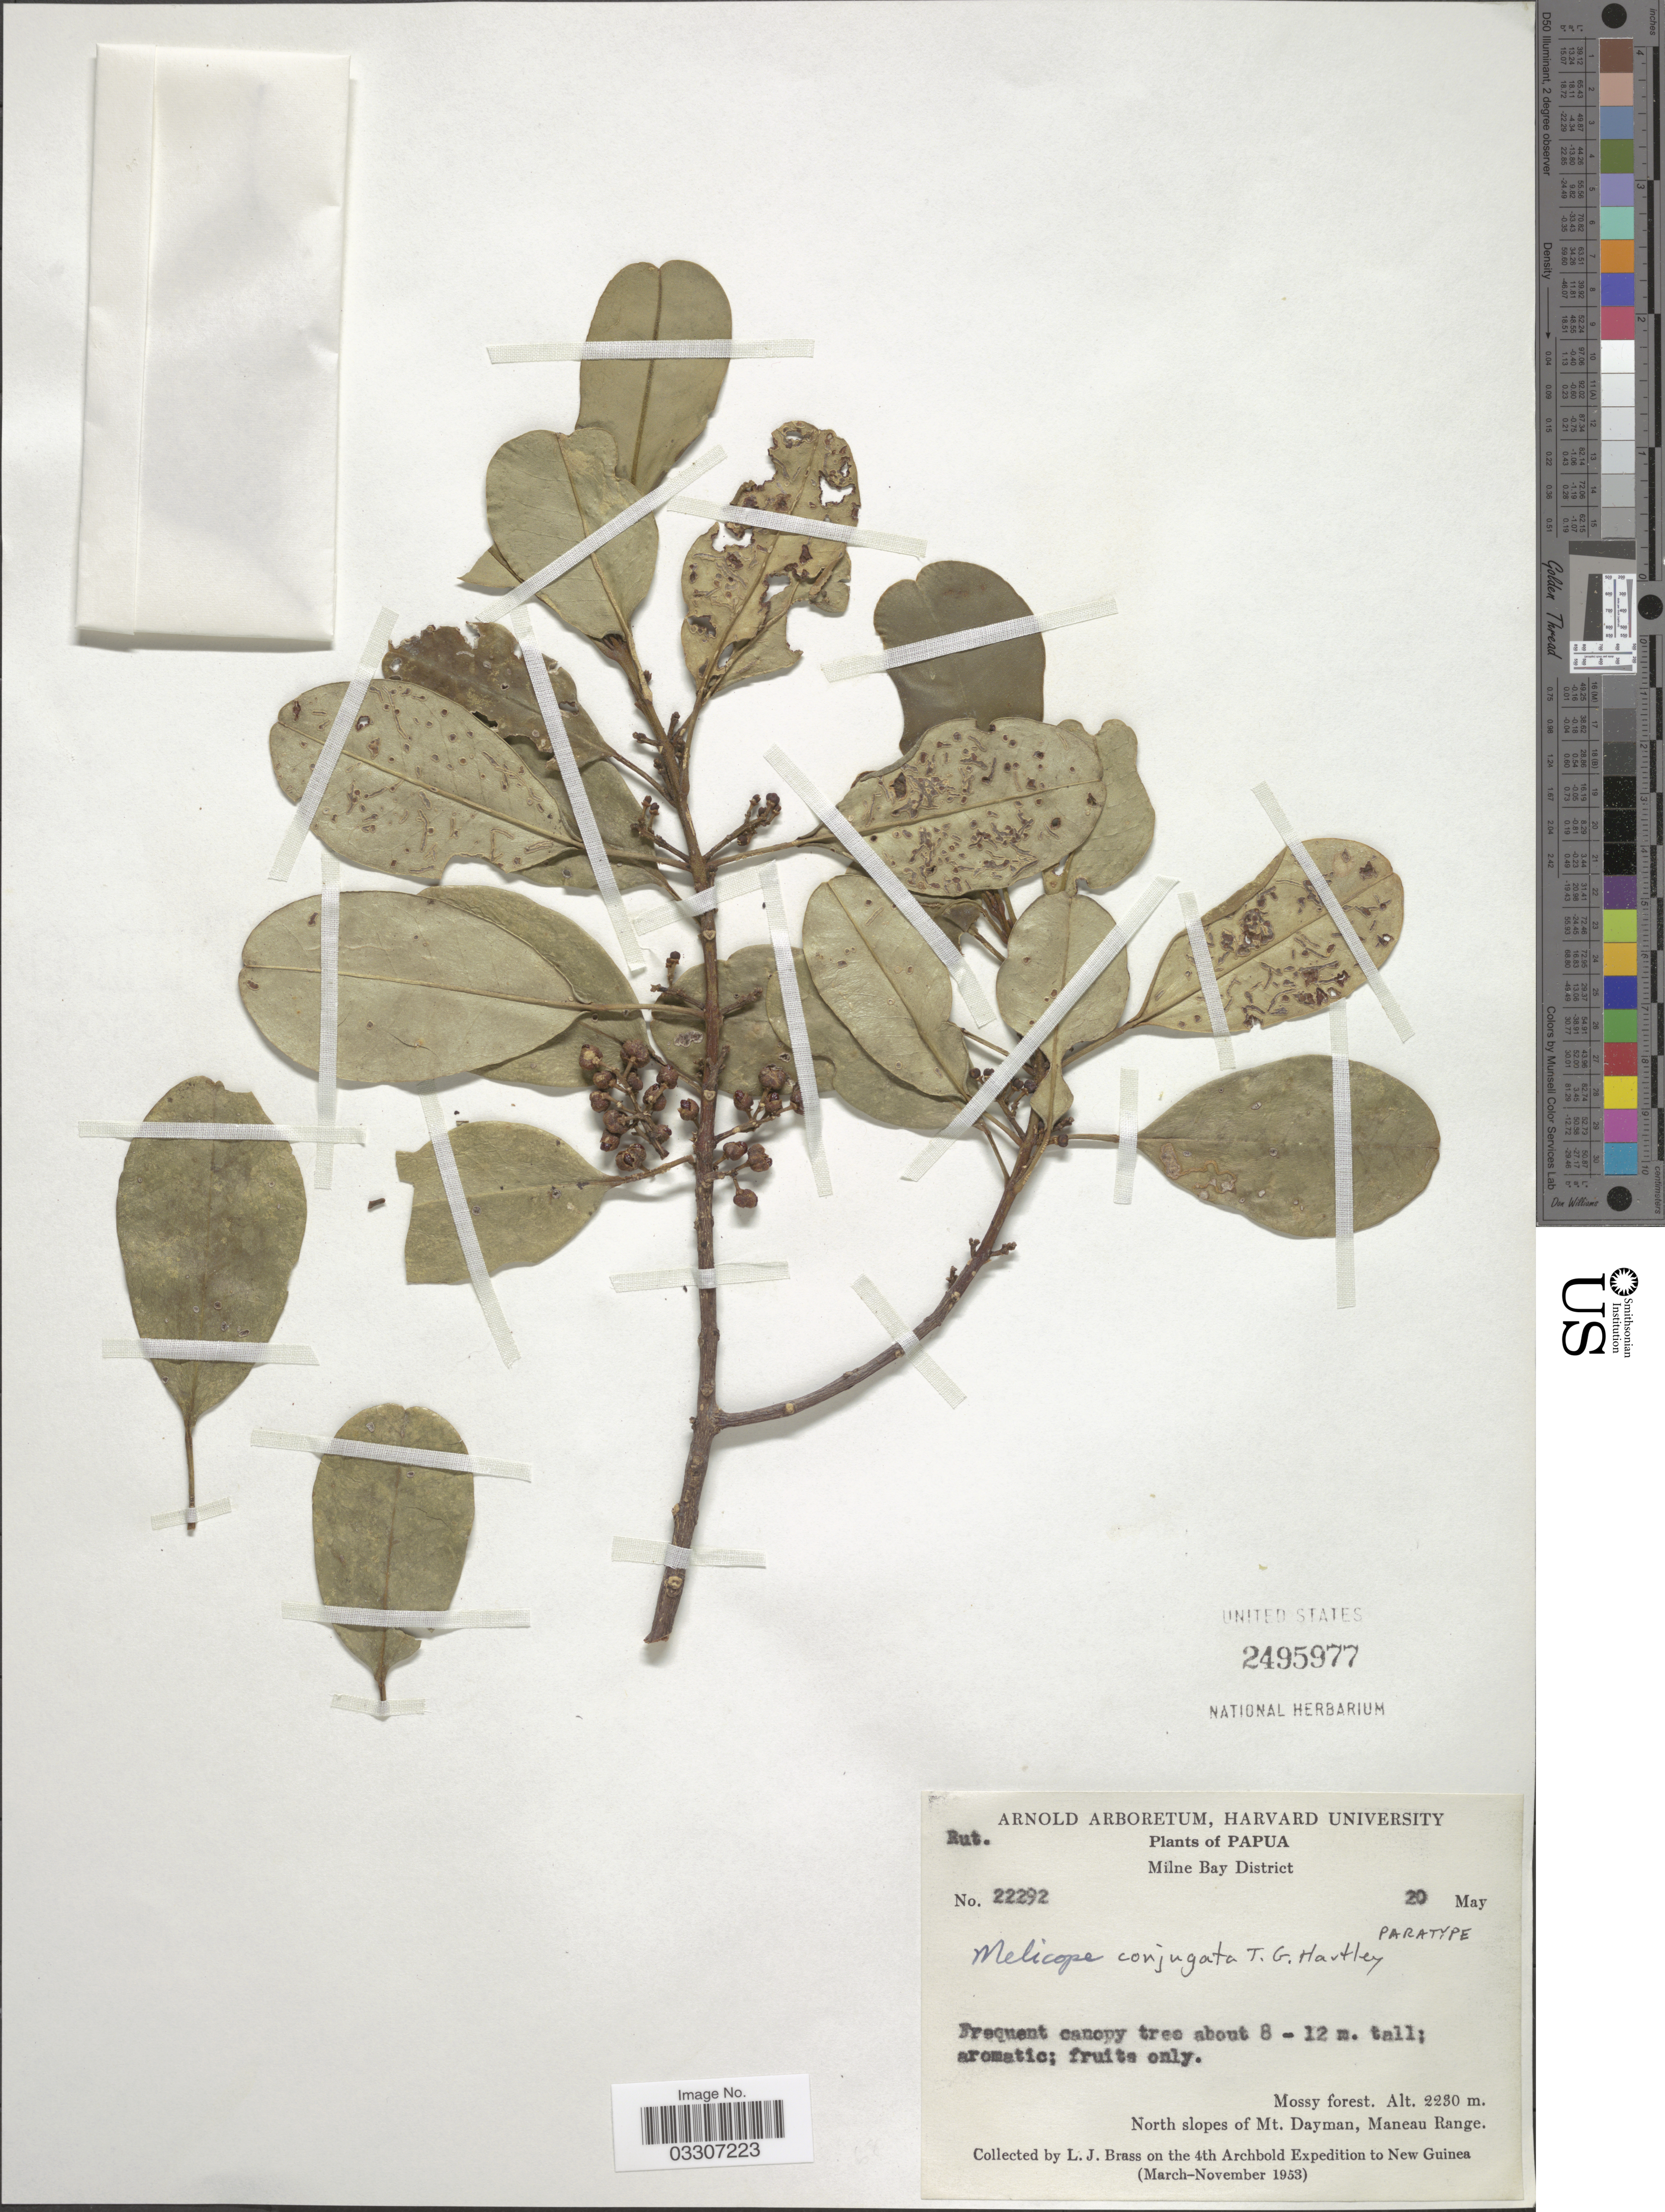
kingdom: Plantae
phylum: Tracheophyta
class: Magnoliopsida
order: Sapindales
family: Rutaceae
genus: Melicope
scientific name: Melicope conjugata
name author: T.G. Hartley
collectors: L. J. Brass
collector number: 22292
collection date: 1953-05-20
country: Papua New Guinea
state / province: Milne Bay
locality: Papua. Milne Bay District. North slopes of Mt. Dayman, Maneau Range. New Guinea.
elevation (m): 2230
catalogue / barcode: US 2495977